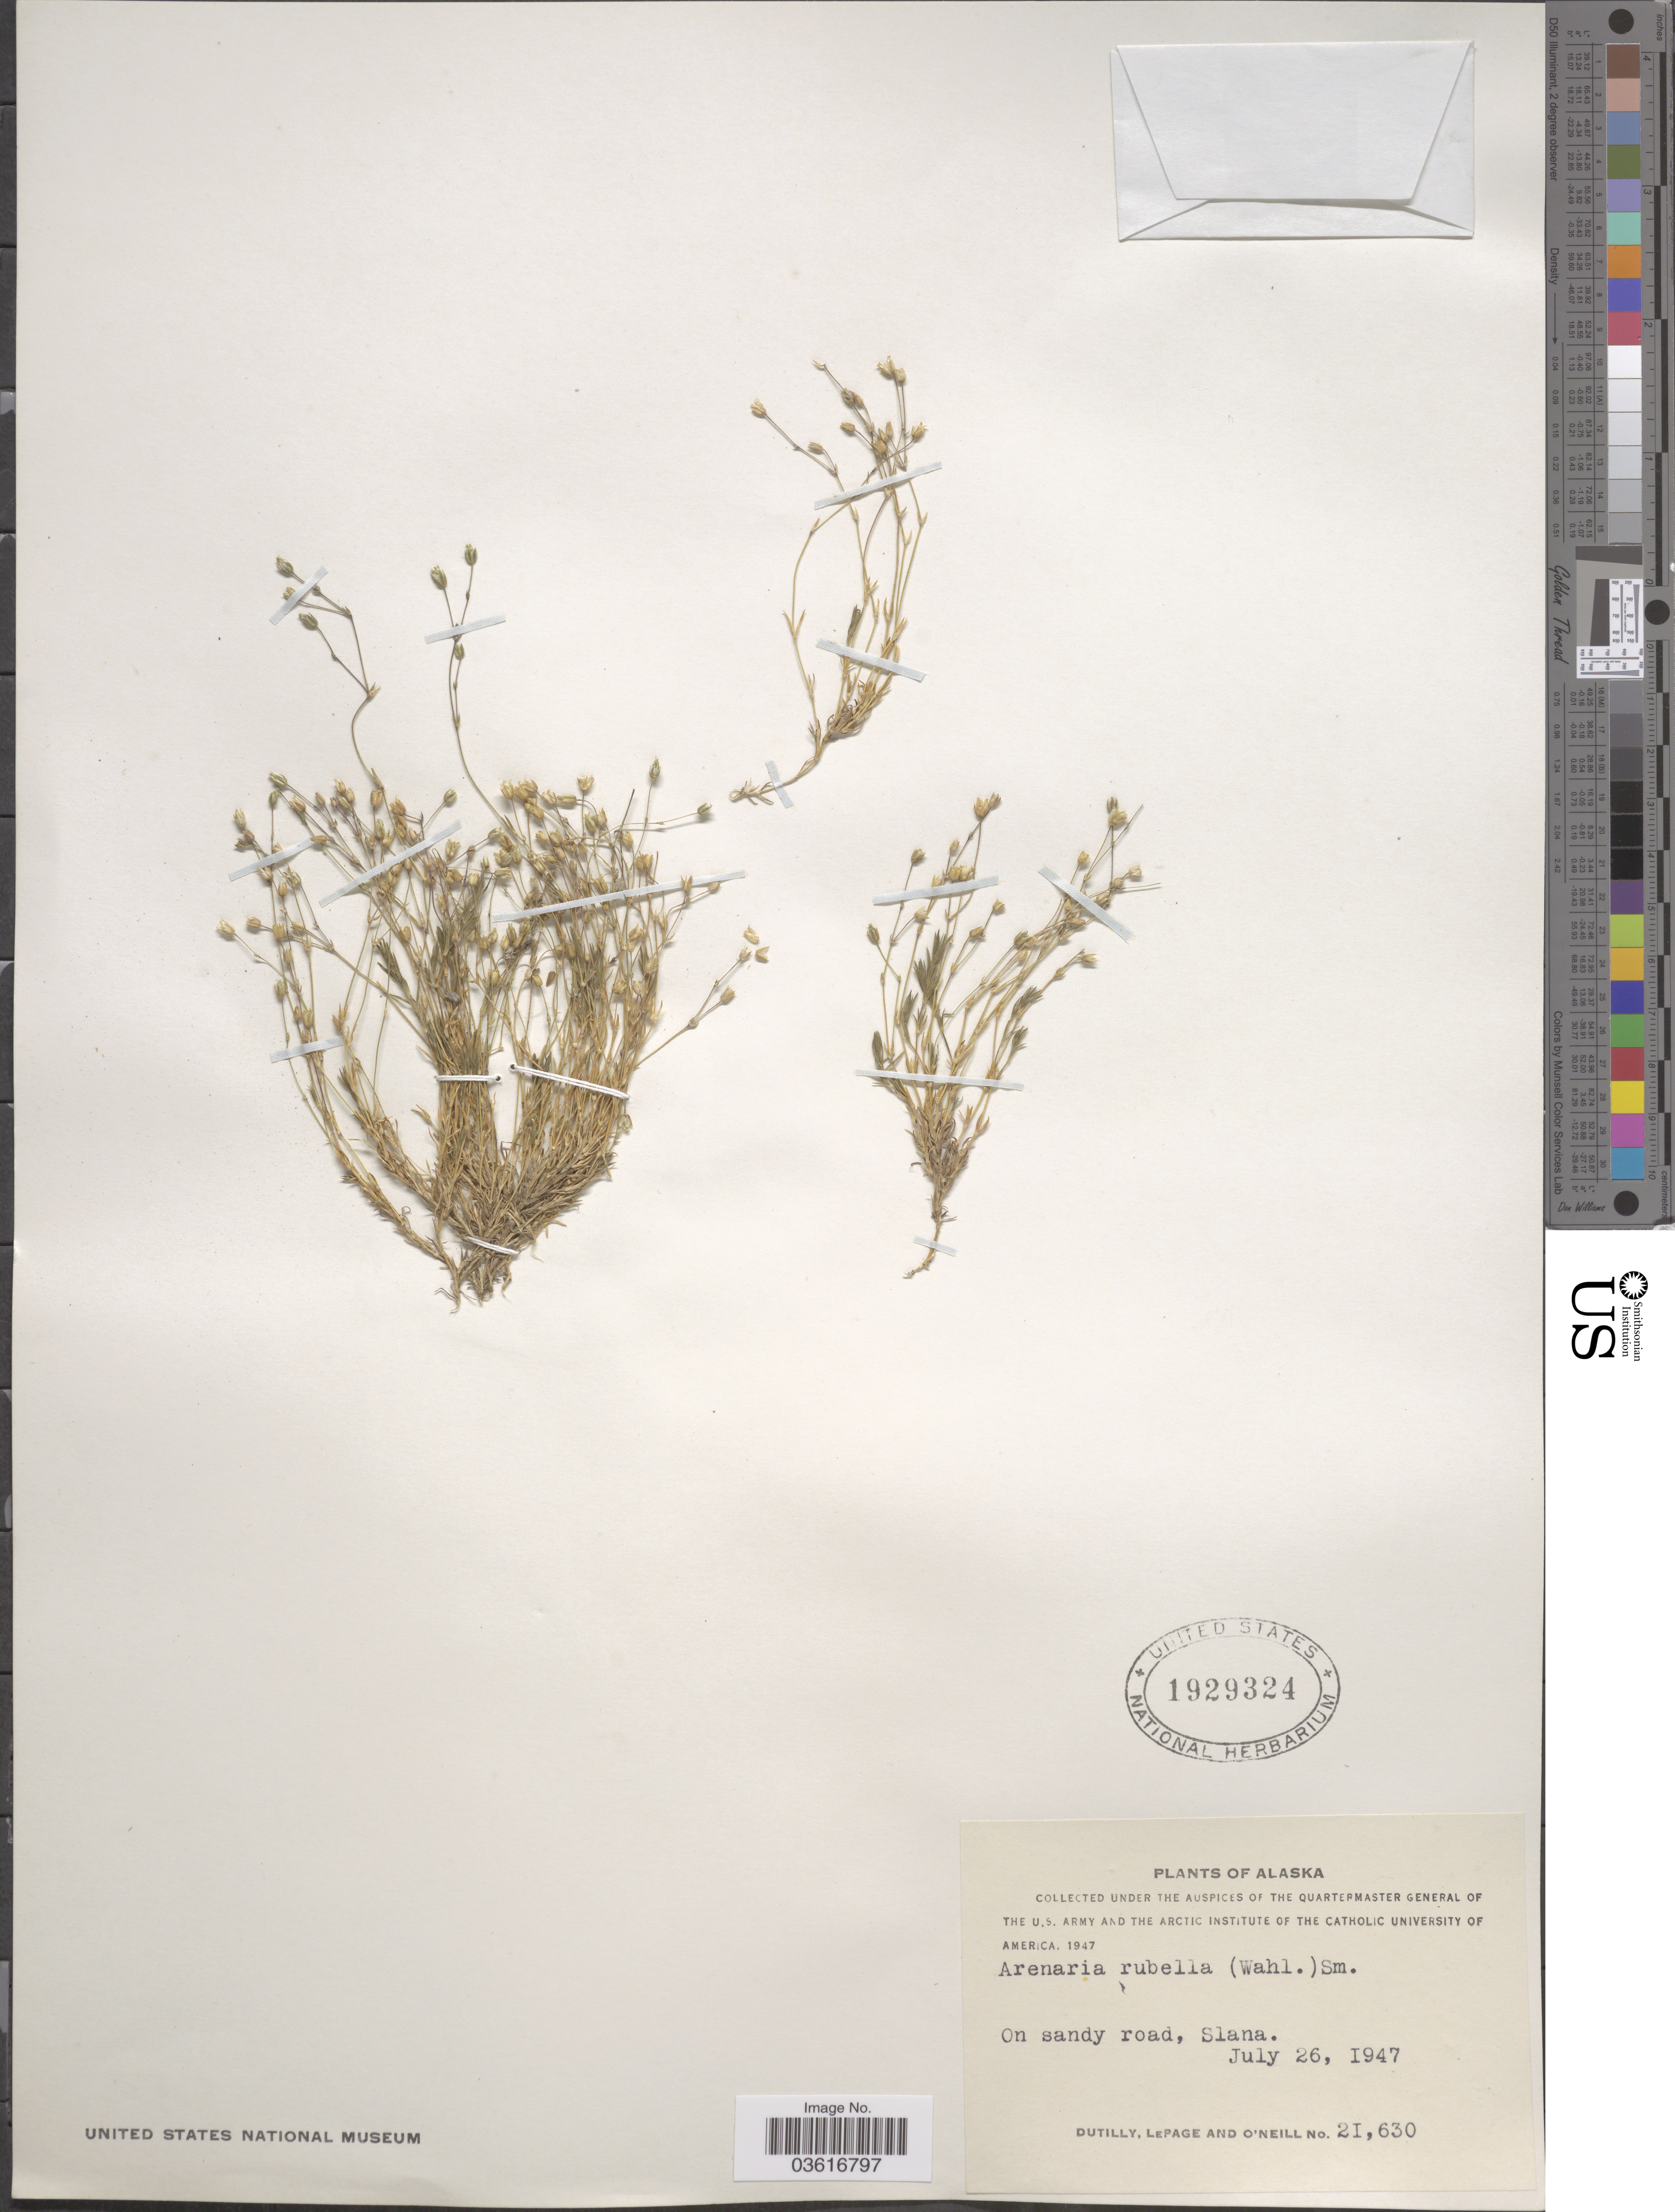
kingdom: Plantae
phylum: Tracheophyta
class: Magnoliopsida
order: Caryophyllales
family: Caryophyllaceae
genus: Minuartia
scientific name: Minuartia rubella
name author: (Wahlenb.) Hiern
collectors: -. Dutilly, -. LePage & -. O'Neill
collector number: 21630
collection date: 1947-07-26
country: United States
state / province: Alaska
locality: Slana.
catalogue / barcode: US 1929324